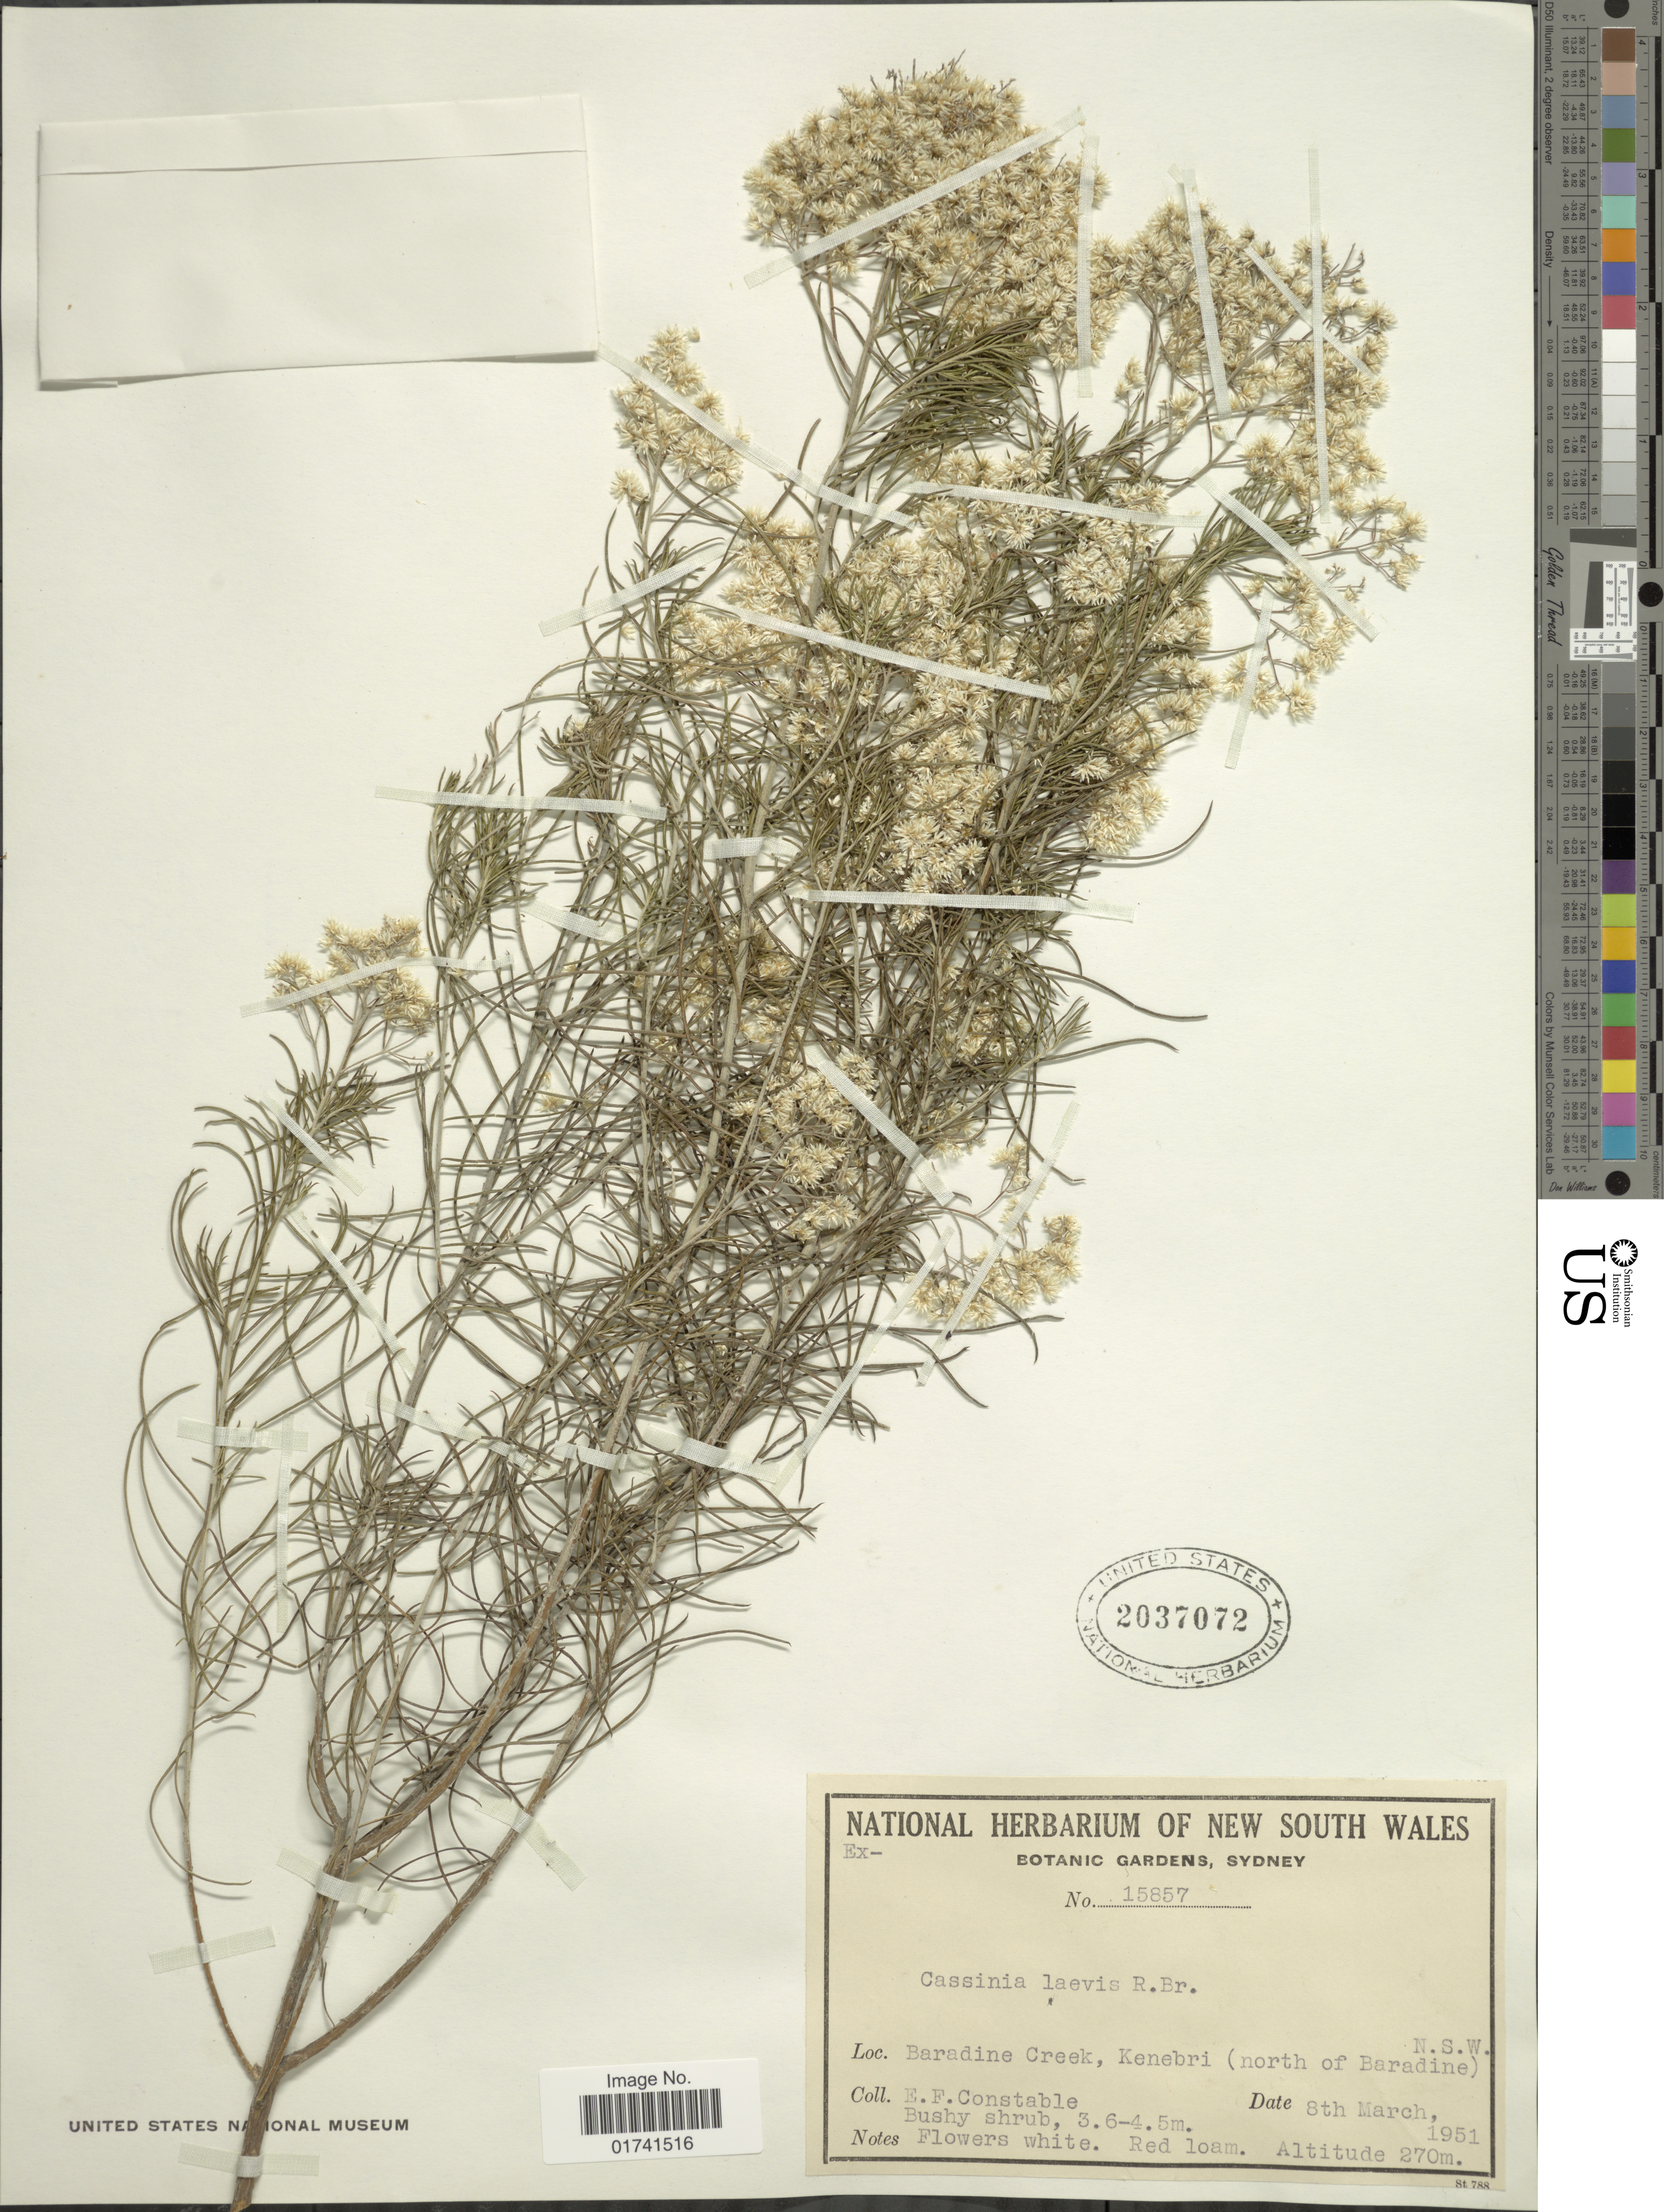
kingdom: Plantae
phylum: Tracheophyta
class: Magnoliopsida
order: Asterales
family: Asteraceae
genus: Cassinia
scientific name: Cassinia laevis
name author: R. Br.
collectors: E. F. Constable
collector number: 15857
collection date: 1951-03-08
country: Australia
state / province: New South Wales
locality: Baradine Creek, Kenebri (north of Baradine).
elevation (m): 270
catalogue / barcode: US 2037072